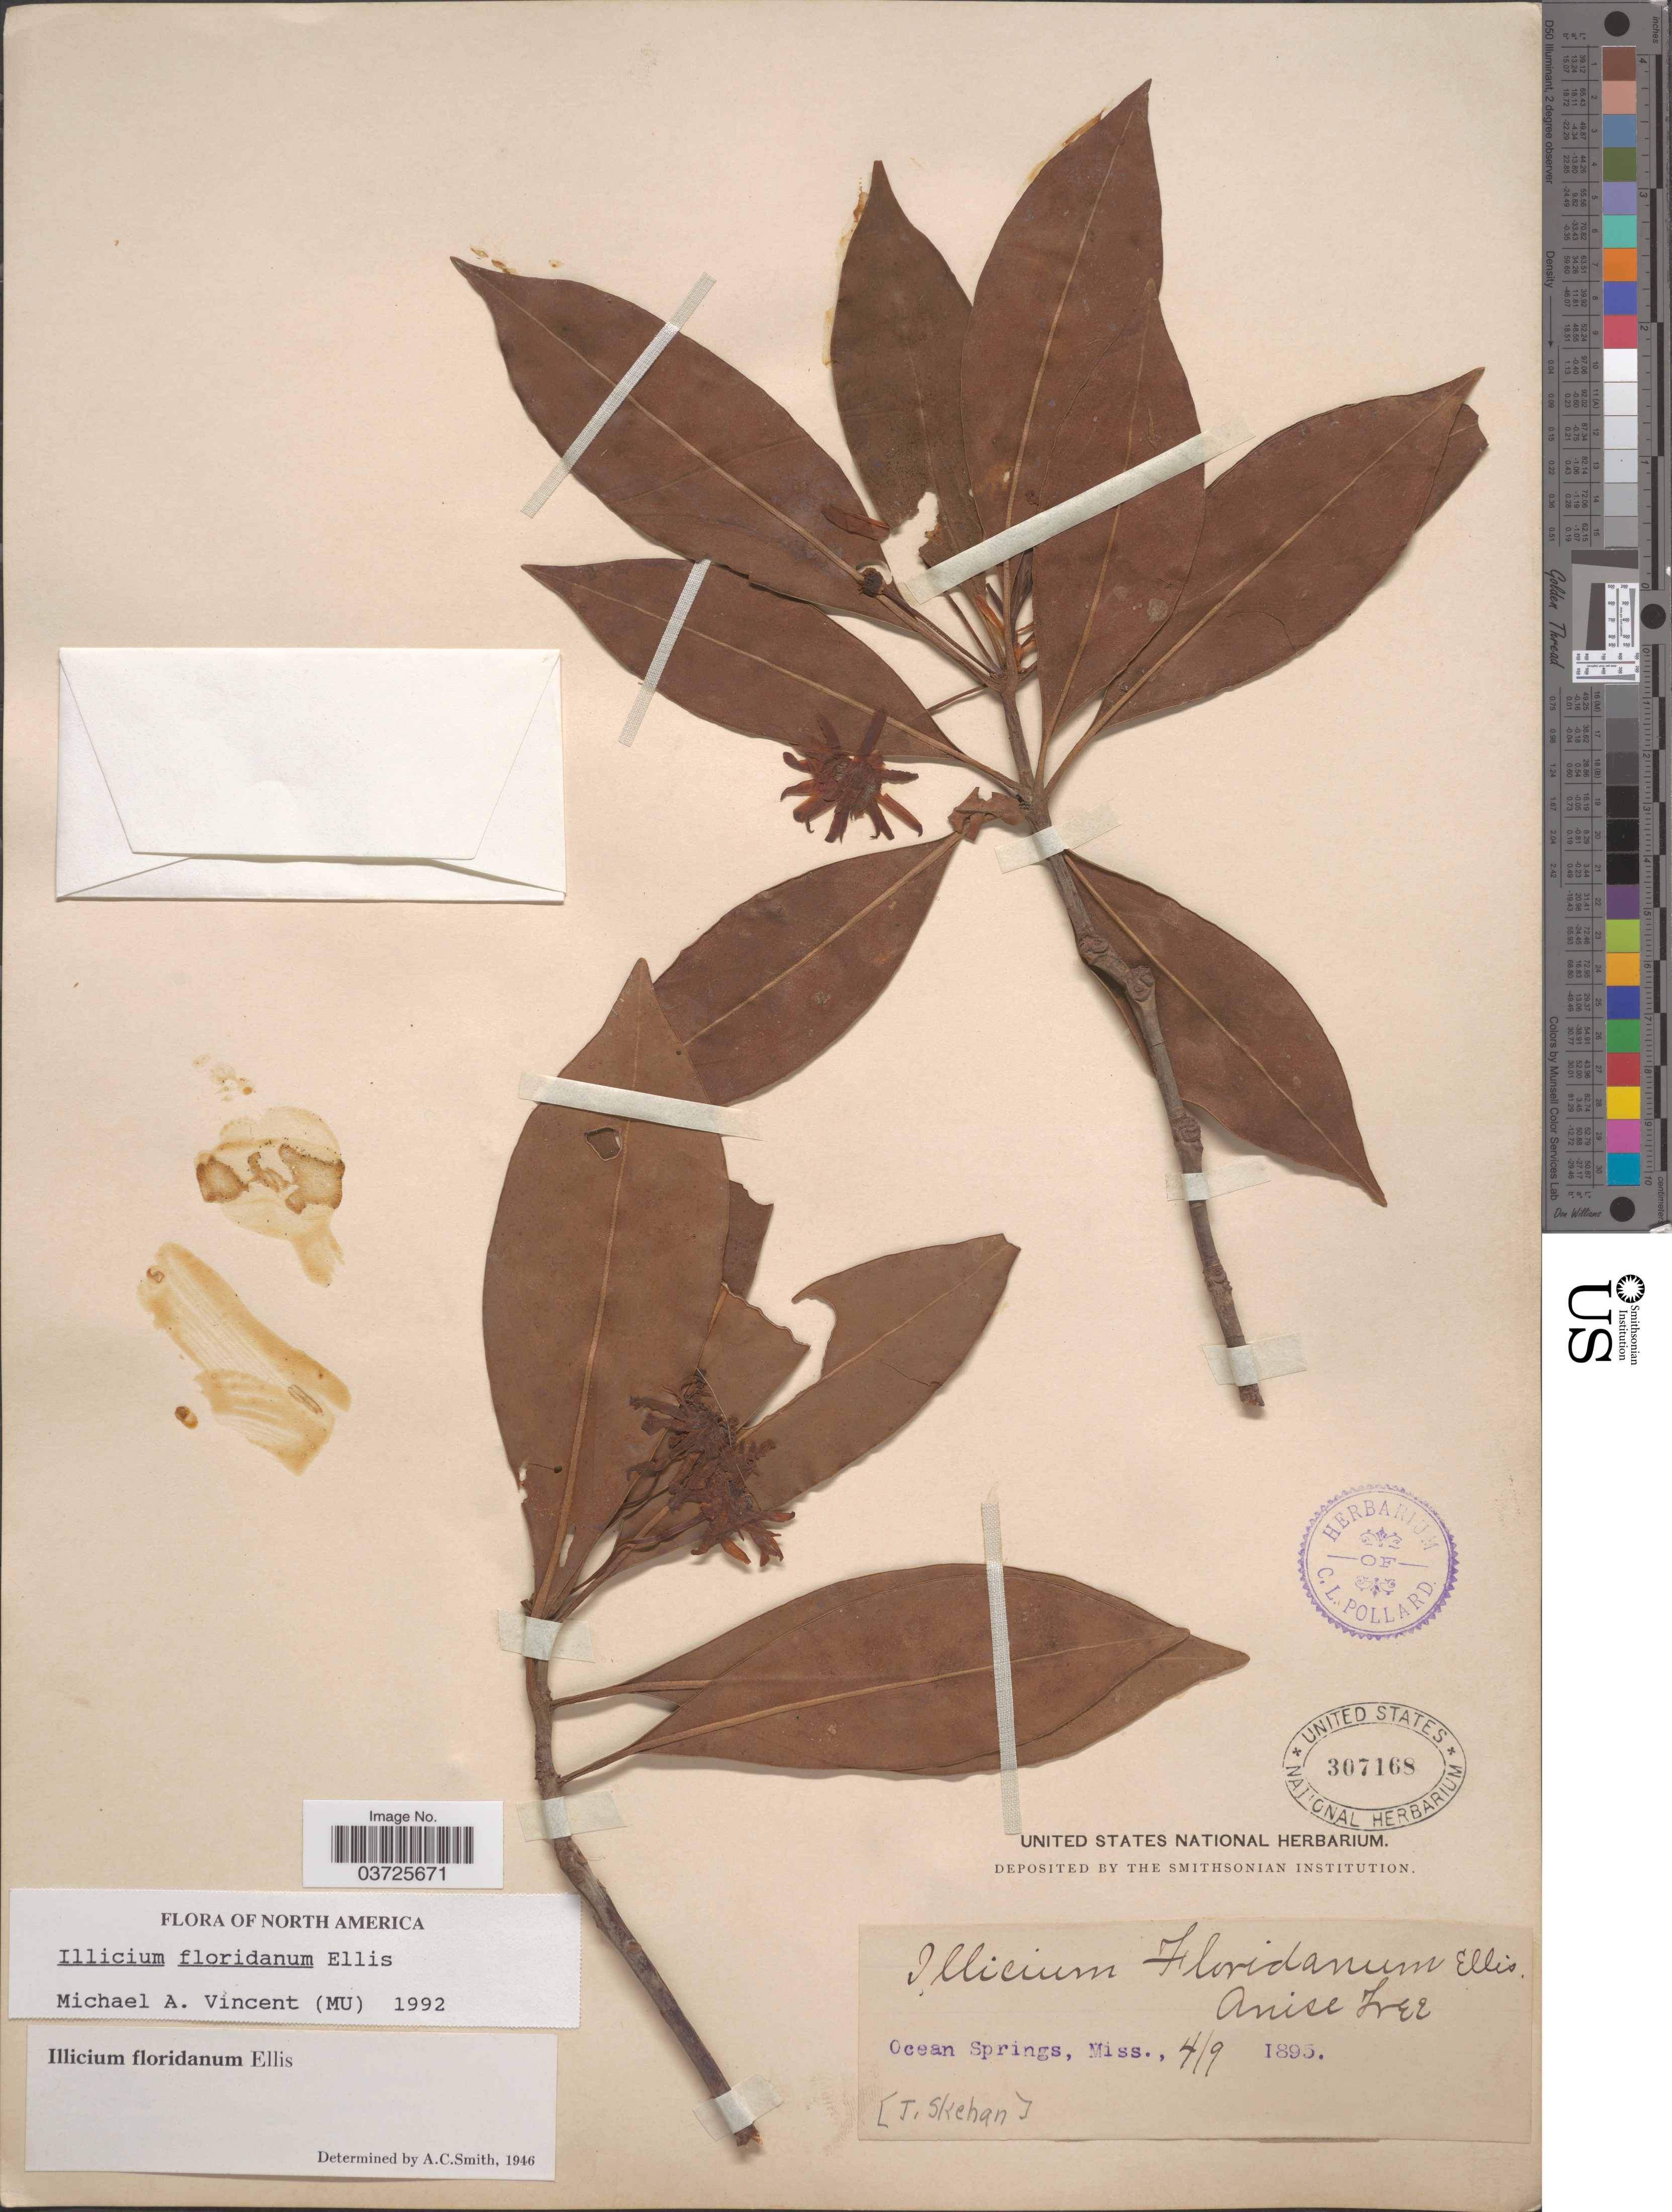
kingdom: Plantae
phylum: Tracheophyta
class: Magnoliopsida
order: Austrobaileyales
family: Schisandraceae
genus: Illicium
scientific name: Illicium floridanum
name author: J. Ellis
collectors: J. Skehan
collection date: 1895-04-09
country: United States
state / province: Mississippi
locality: Ocean Springs.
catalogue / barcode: US 307168